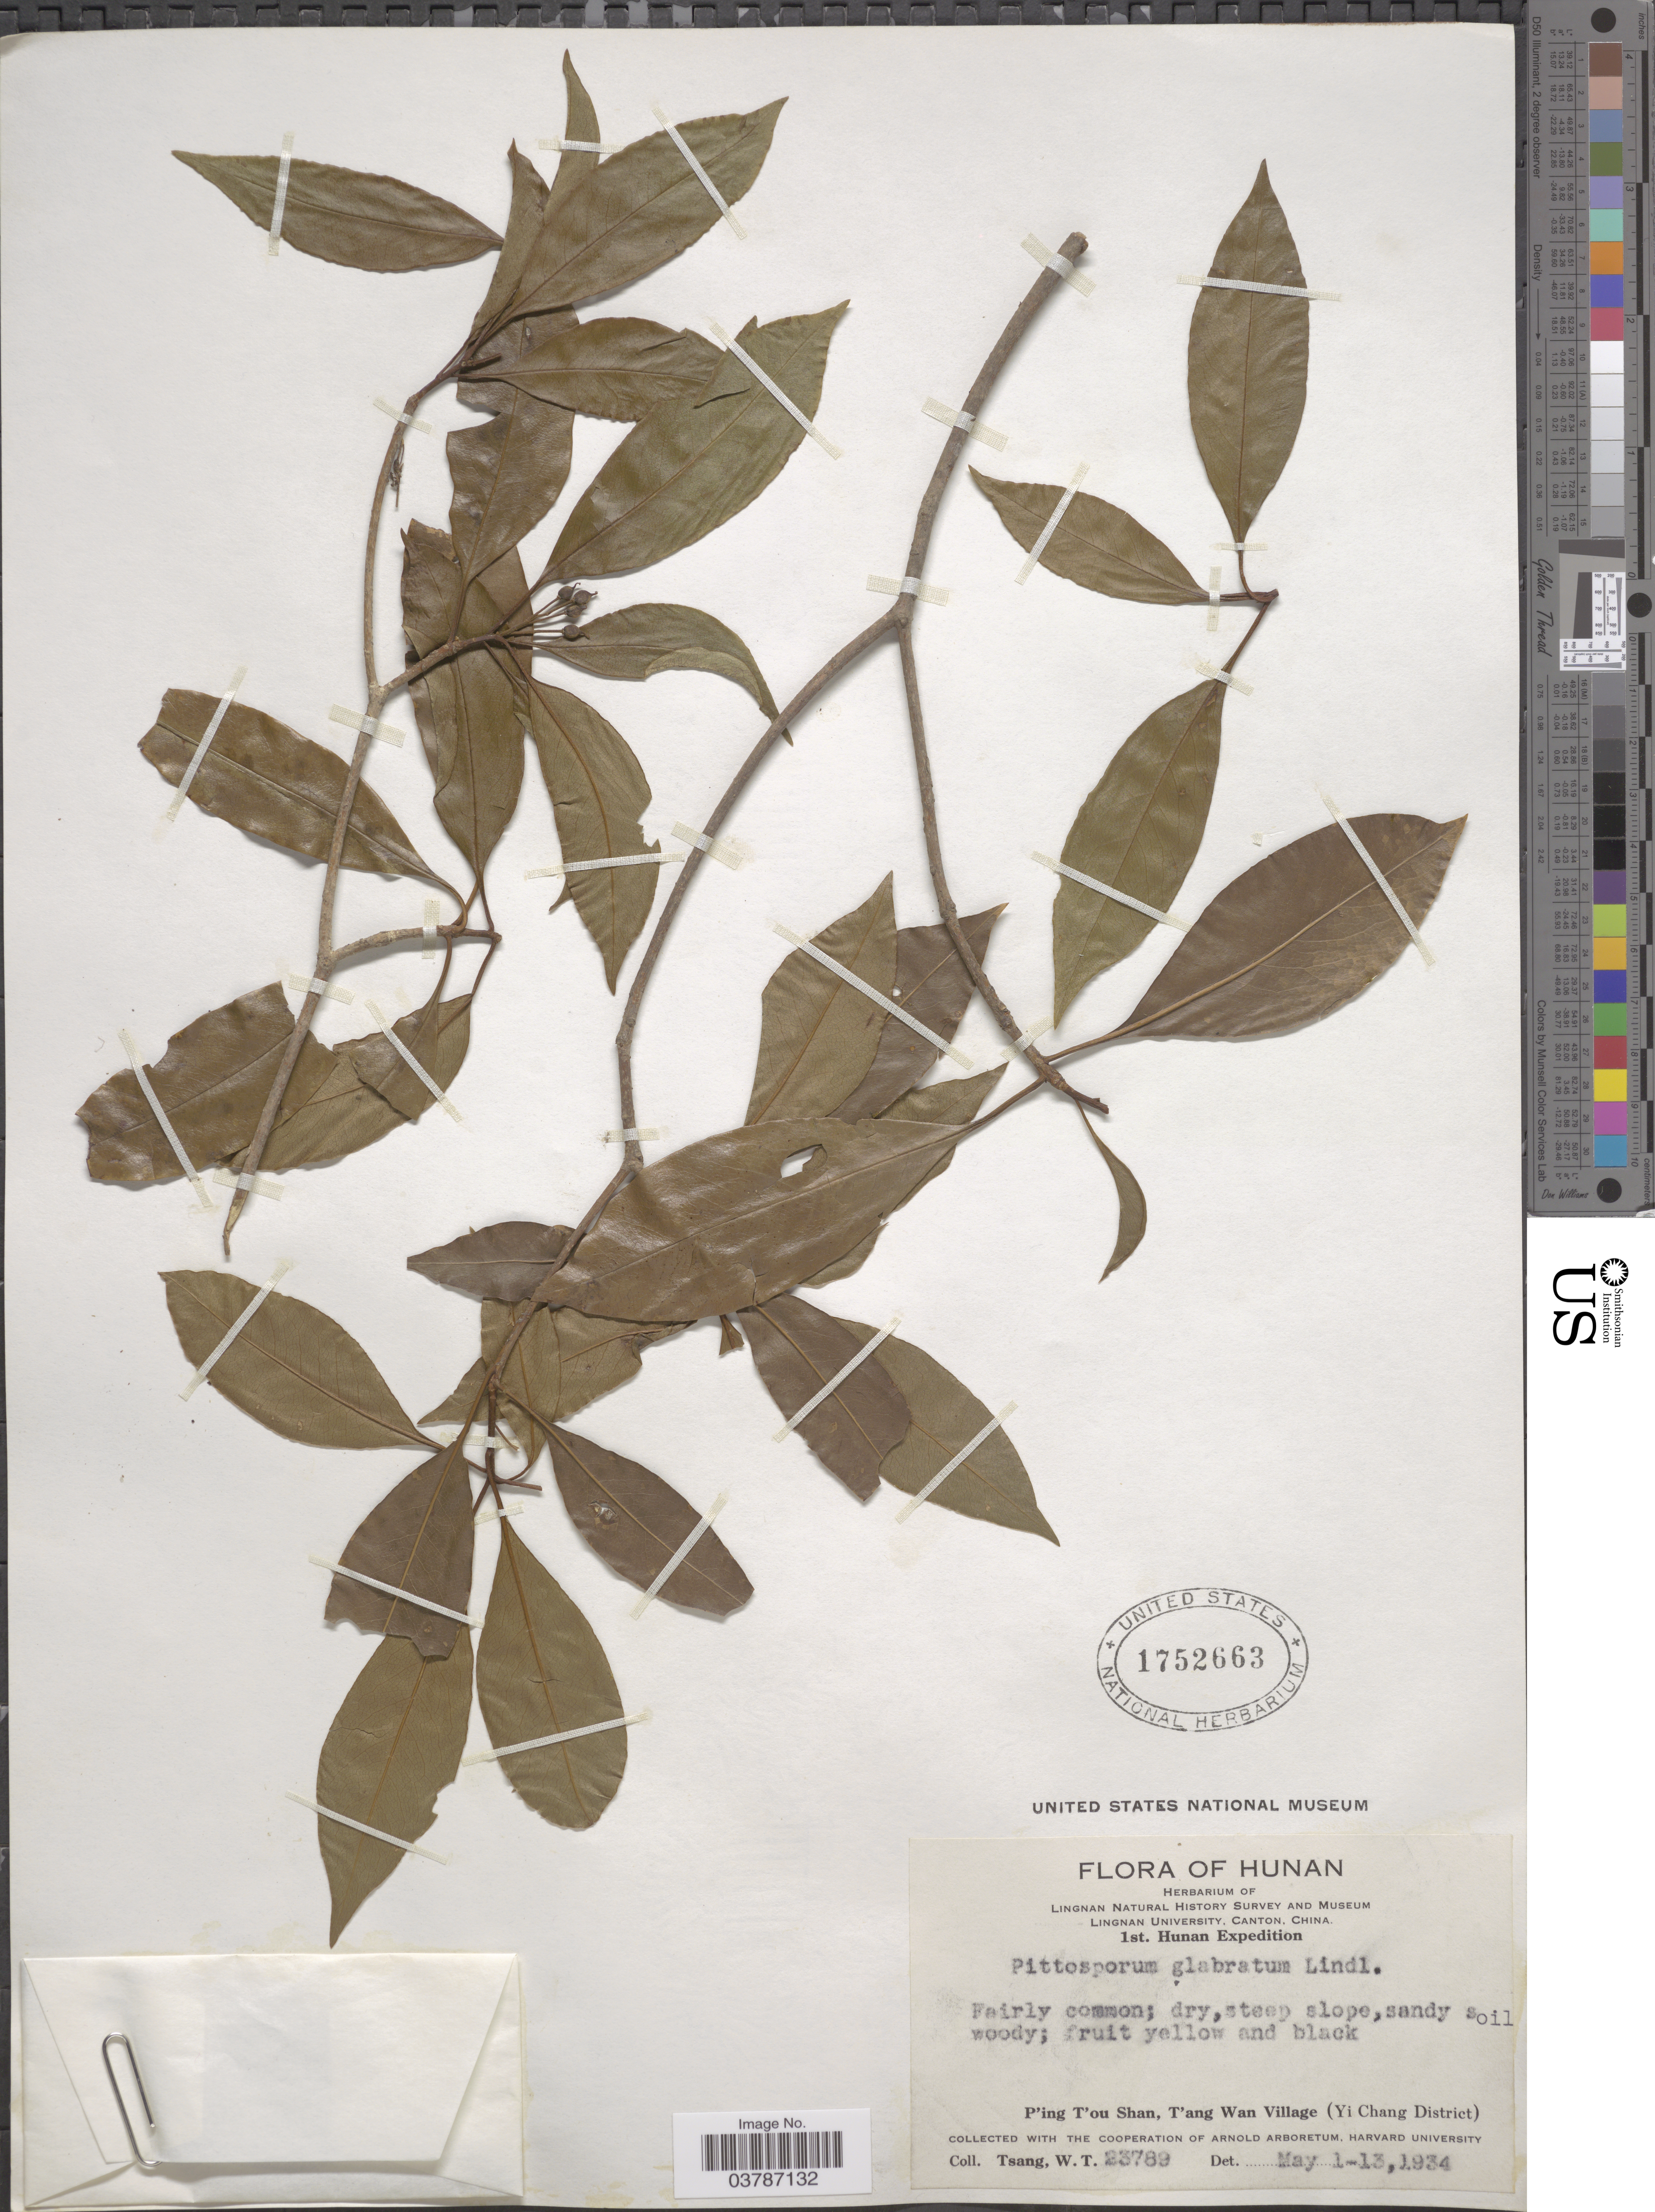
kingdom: Plantae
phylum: Tracheophyta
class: Magnoliopsida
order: Apiales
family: Pittosporaceae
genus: Pittosporum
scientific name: Pittosporum glabratum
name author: Lindl.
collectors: W. T. Tsang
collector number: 23789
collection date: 1934-05-01/1934-05-13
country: China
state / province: Hunan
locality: P'ing T'ou Shan, T'ang Wan Village (Yi Chang District).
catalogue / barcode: US 1752663